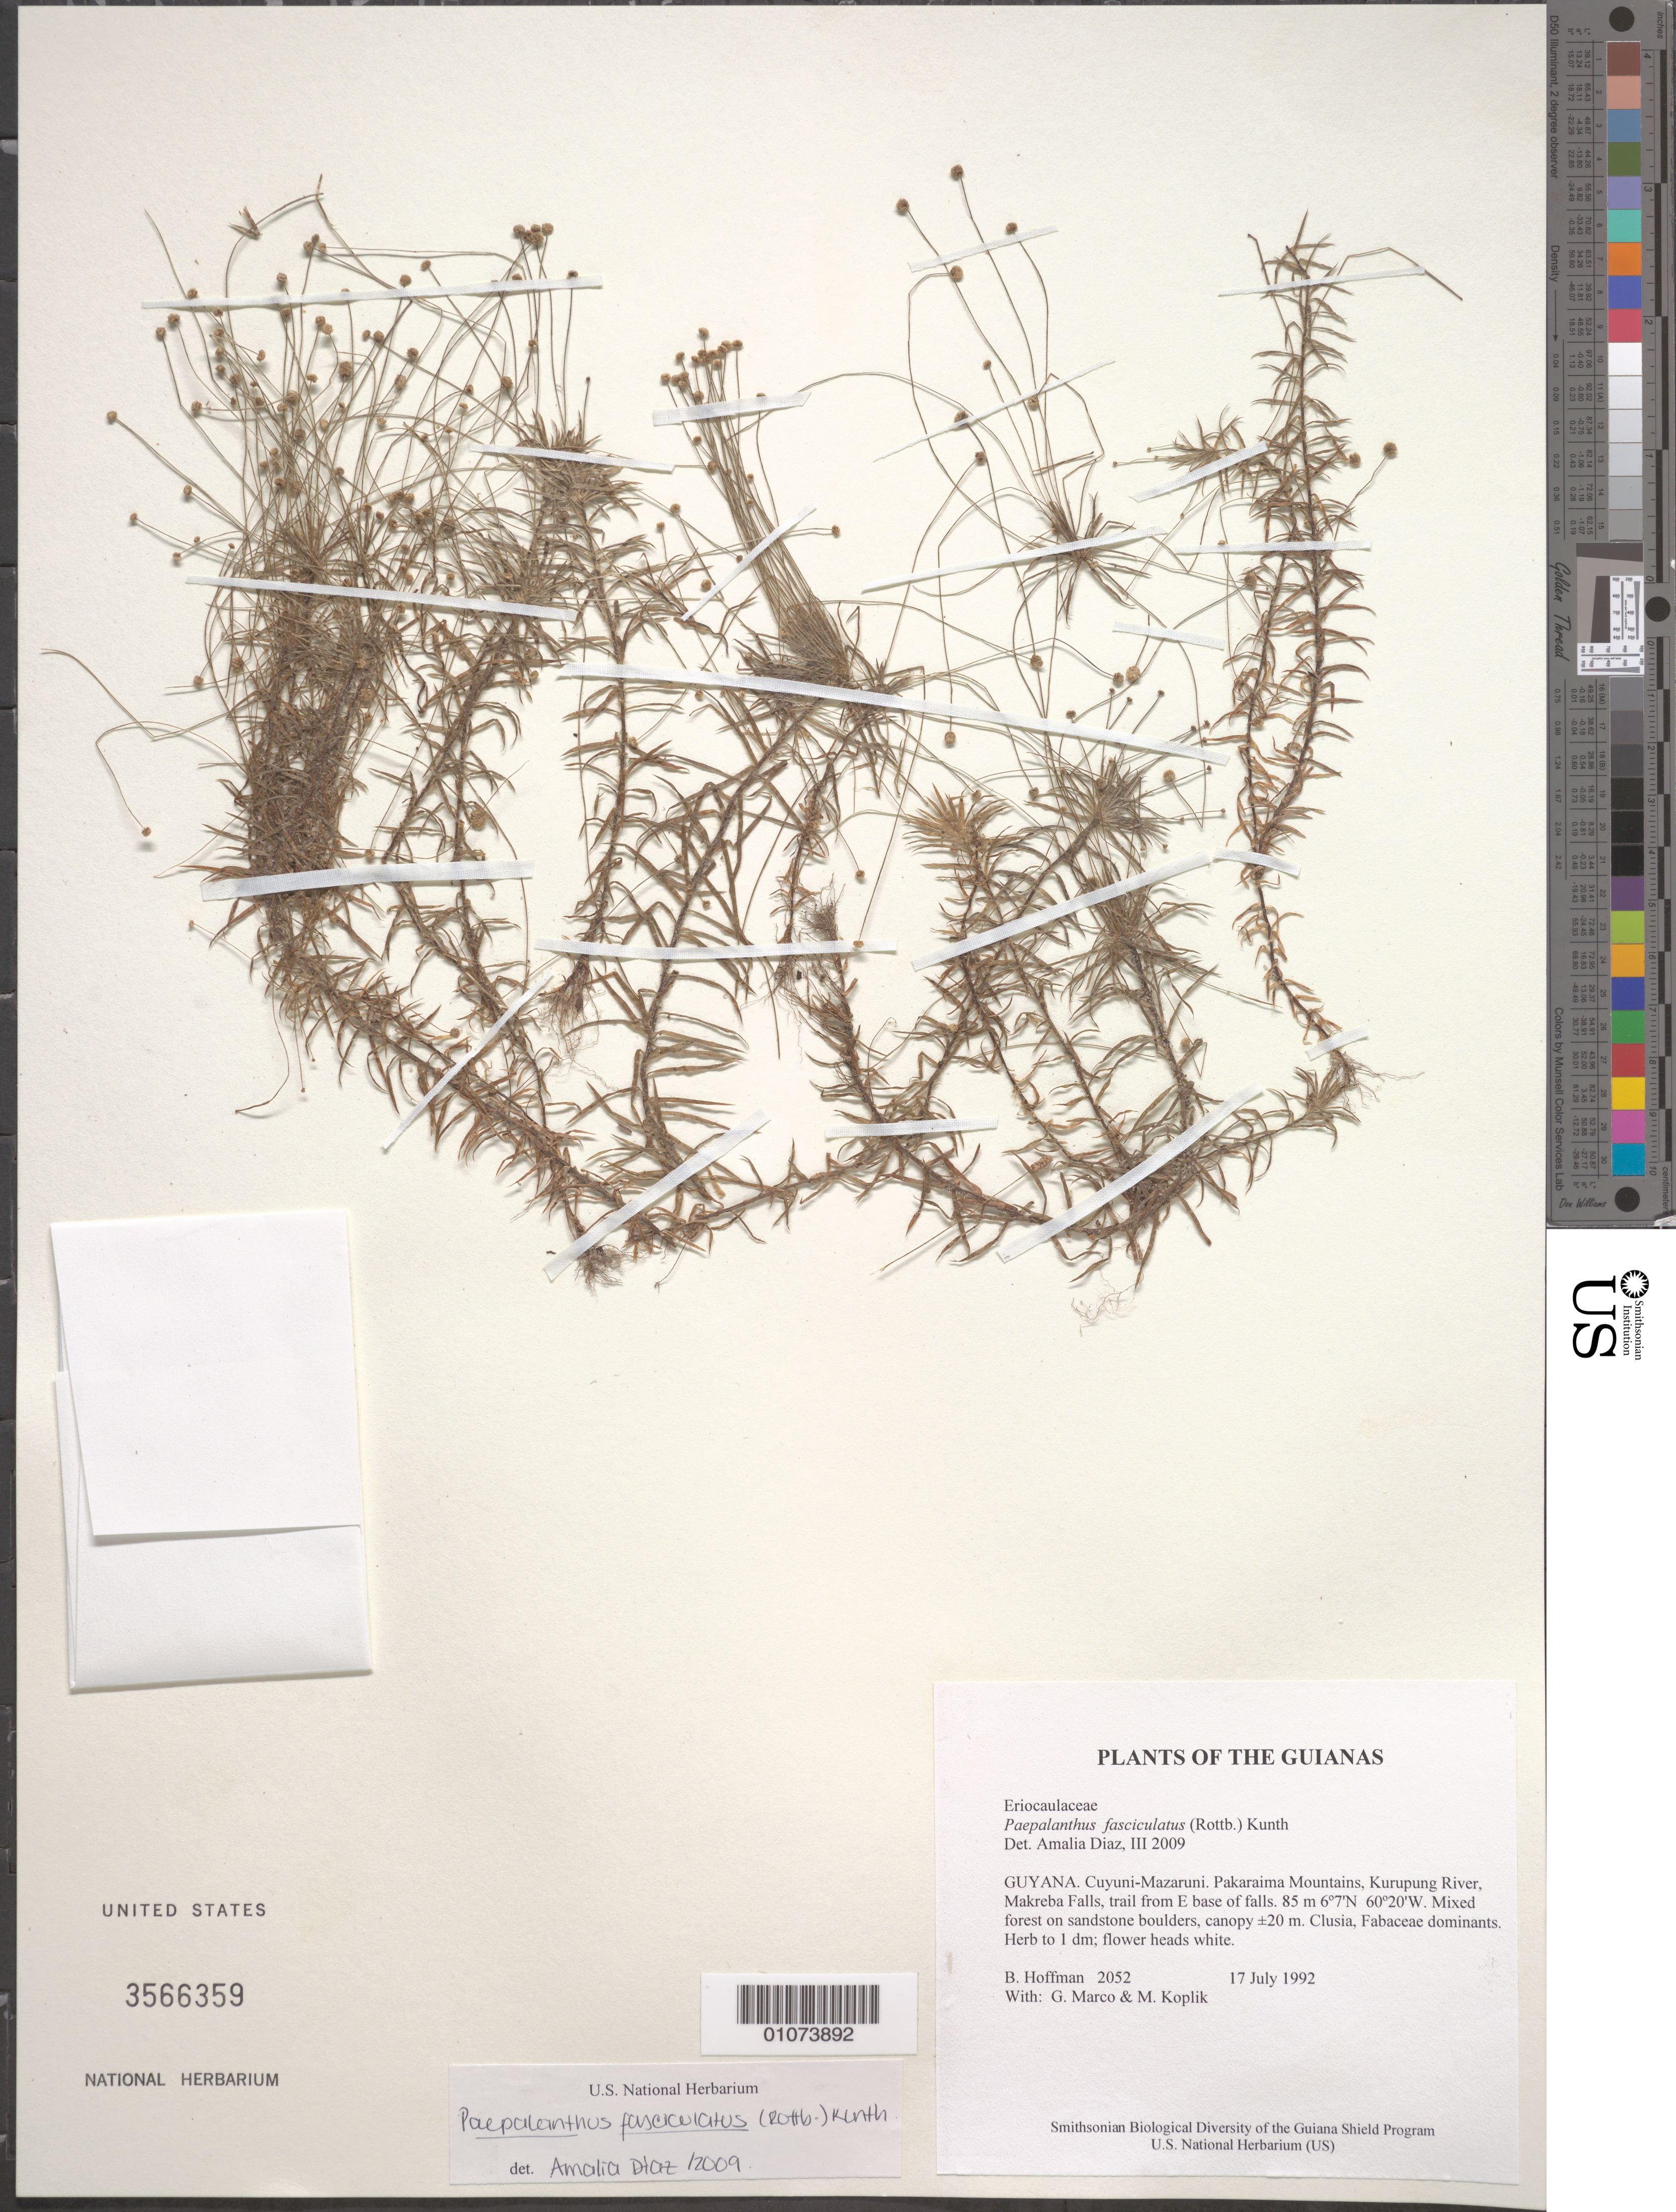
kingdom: Plantae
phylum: Tracheophyta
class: Liliopsida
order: Poales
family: Eriocaulaceae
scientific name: Giuliettia fasciculata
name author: (Rottb.) Andrino & Sano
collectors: B. Hoffman, G. Marco & M. Koplik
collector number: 2052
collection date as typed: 17 July 1992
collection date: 1992-07-17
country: Guyana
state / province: Cuyuni-Mazaruni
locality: Pakaraima Mountains, Kurupung River, Makreba Falls, trail from E base of falls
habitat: Mixed forest on sandstone boulders, canopy ±20 m. Clusia, Fabaceae dominants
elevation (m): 85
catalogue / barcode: US 3566359